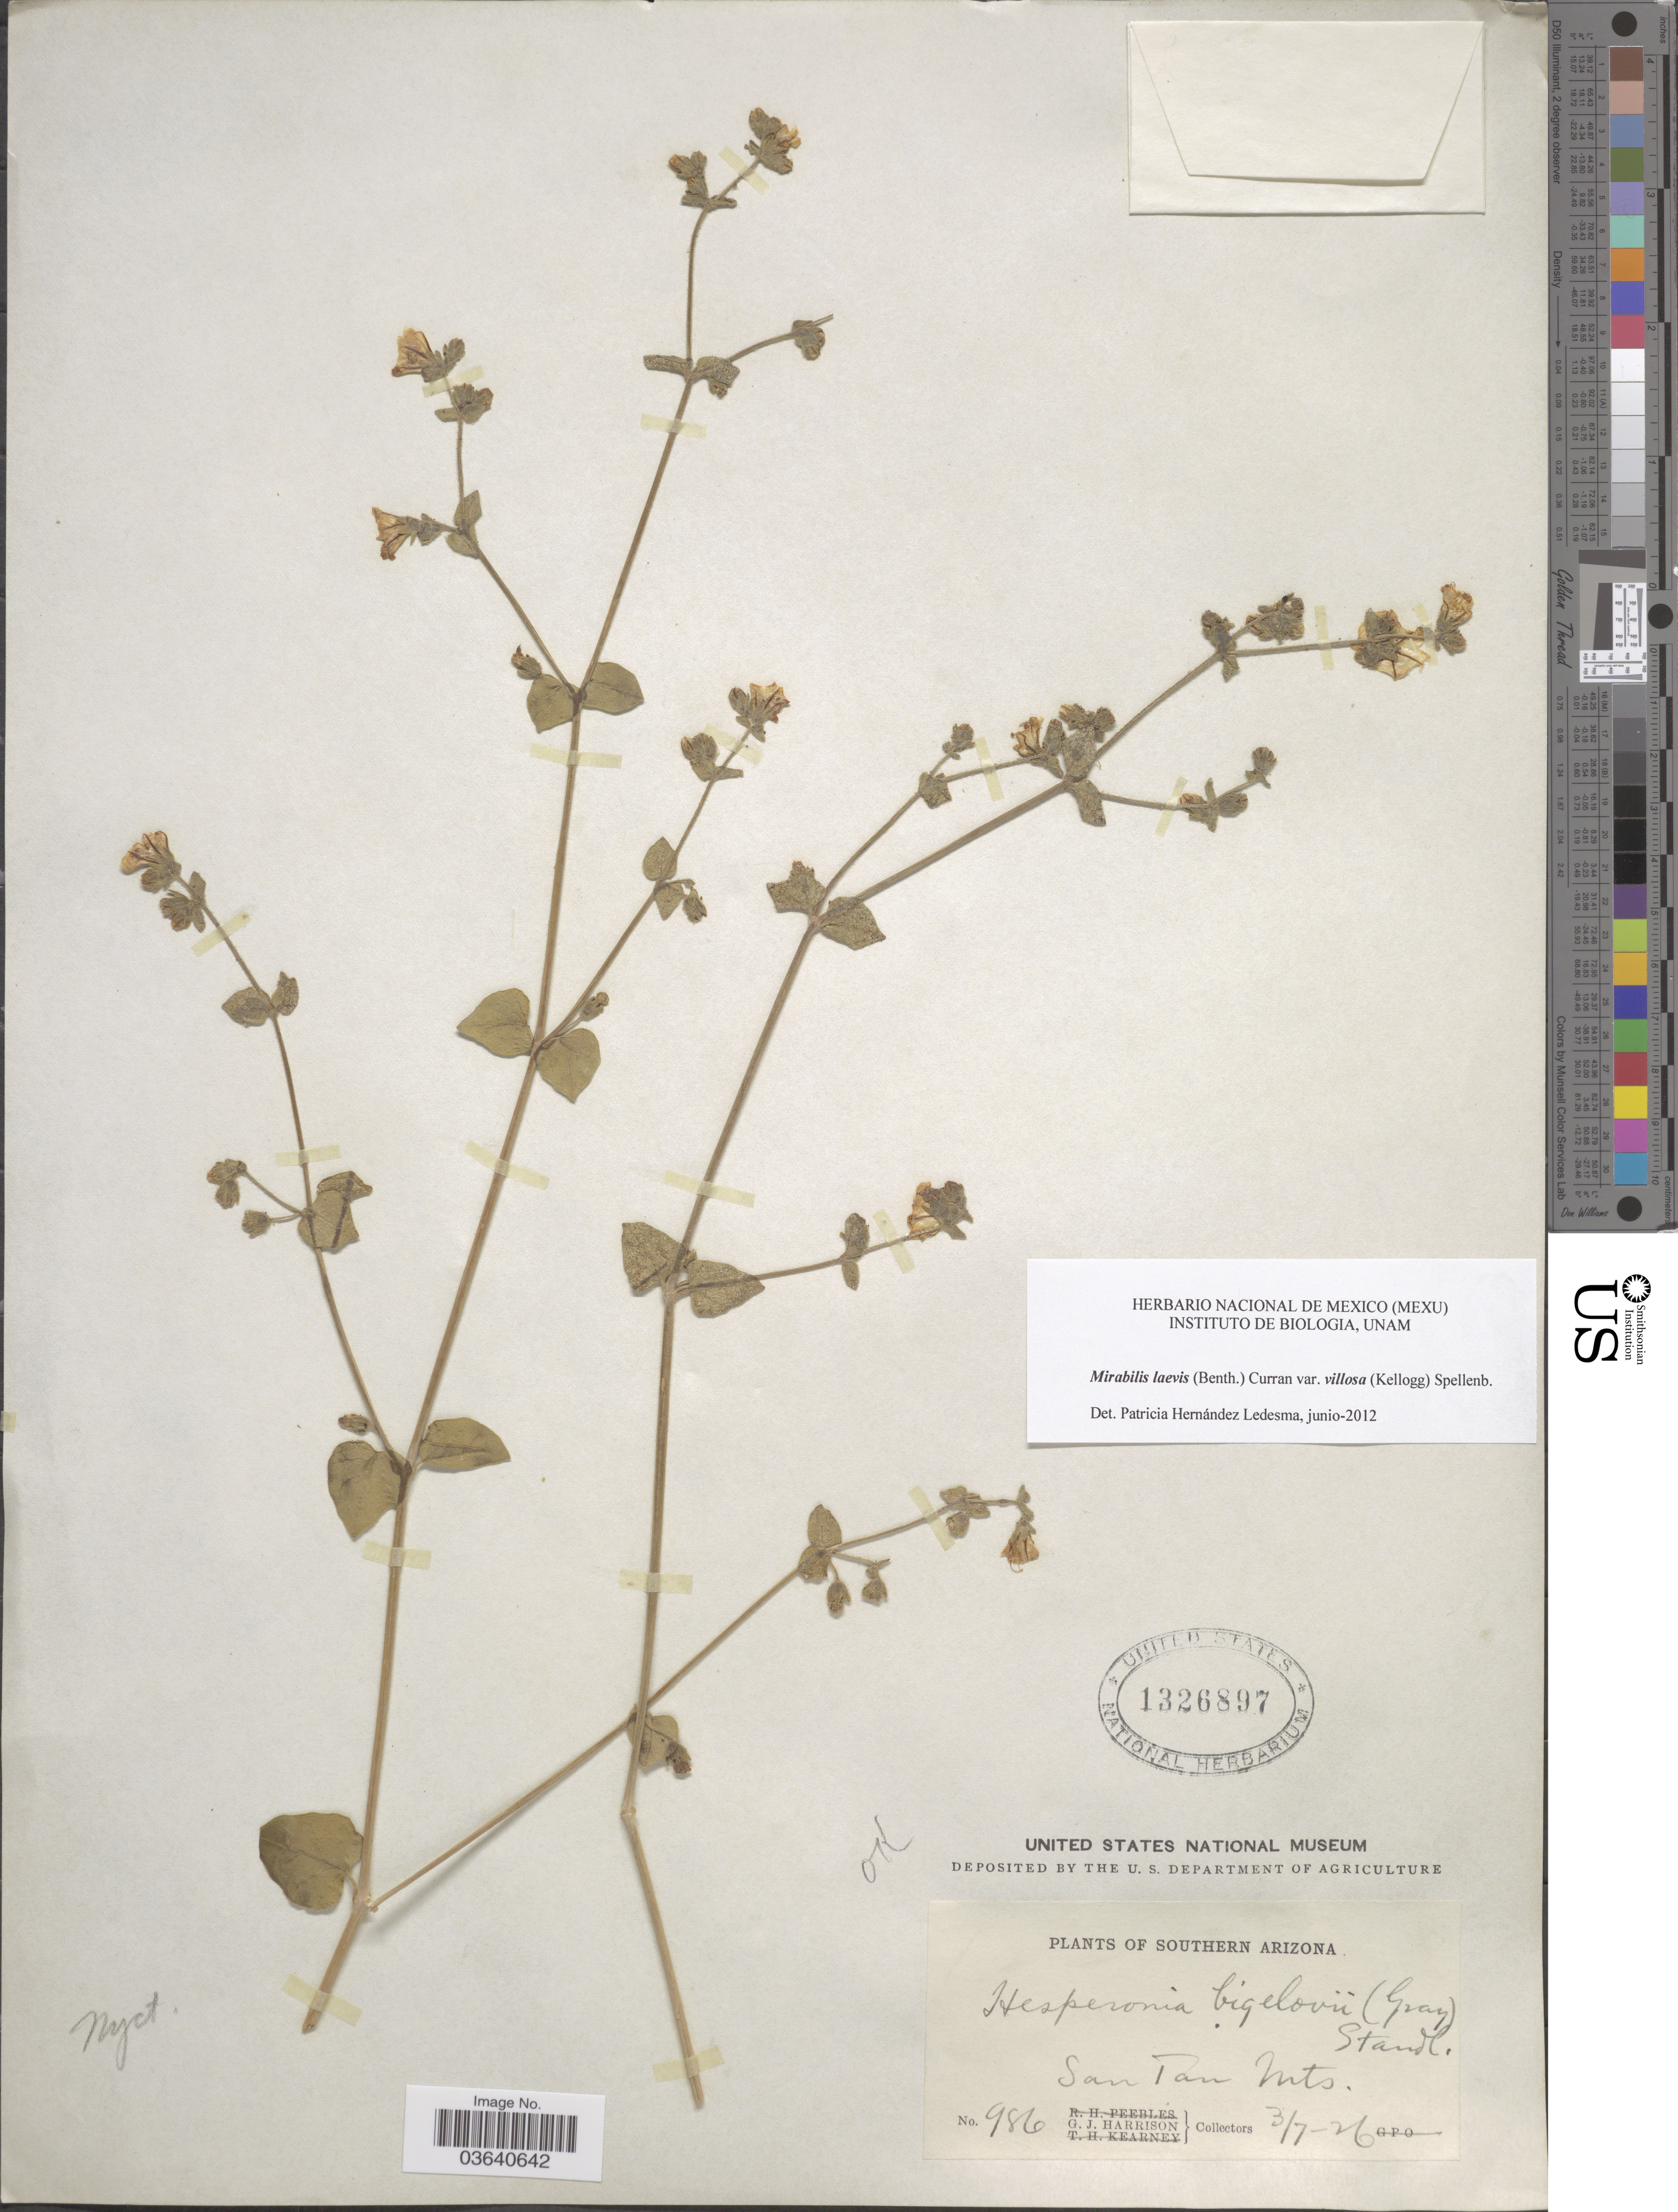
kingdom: Plantae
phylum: Tracheophyta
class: Magnoliopsida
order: Caryophyllales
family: Nyctaginaceae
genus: Mirabilis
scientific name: Mirabilis laevis var. villosa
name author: (Kellogg) Spellenb.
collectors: G. J. Harrison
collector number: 986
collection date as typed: Transcribed d/m/y: 3/7/26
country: United States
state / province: Arizona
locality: Southern Arizona. San Tan Mts.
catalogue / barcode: US 1326897